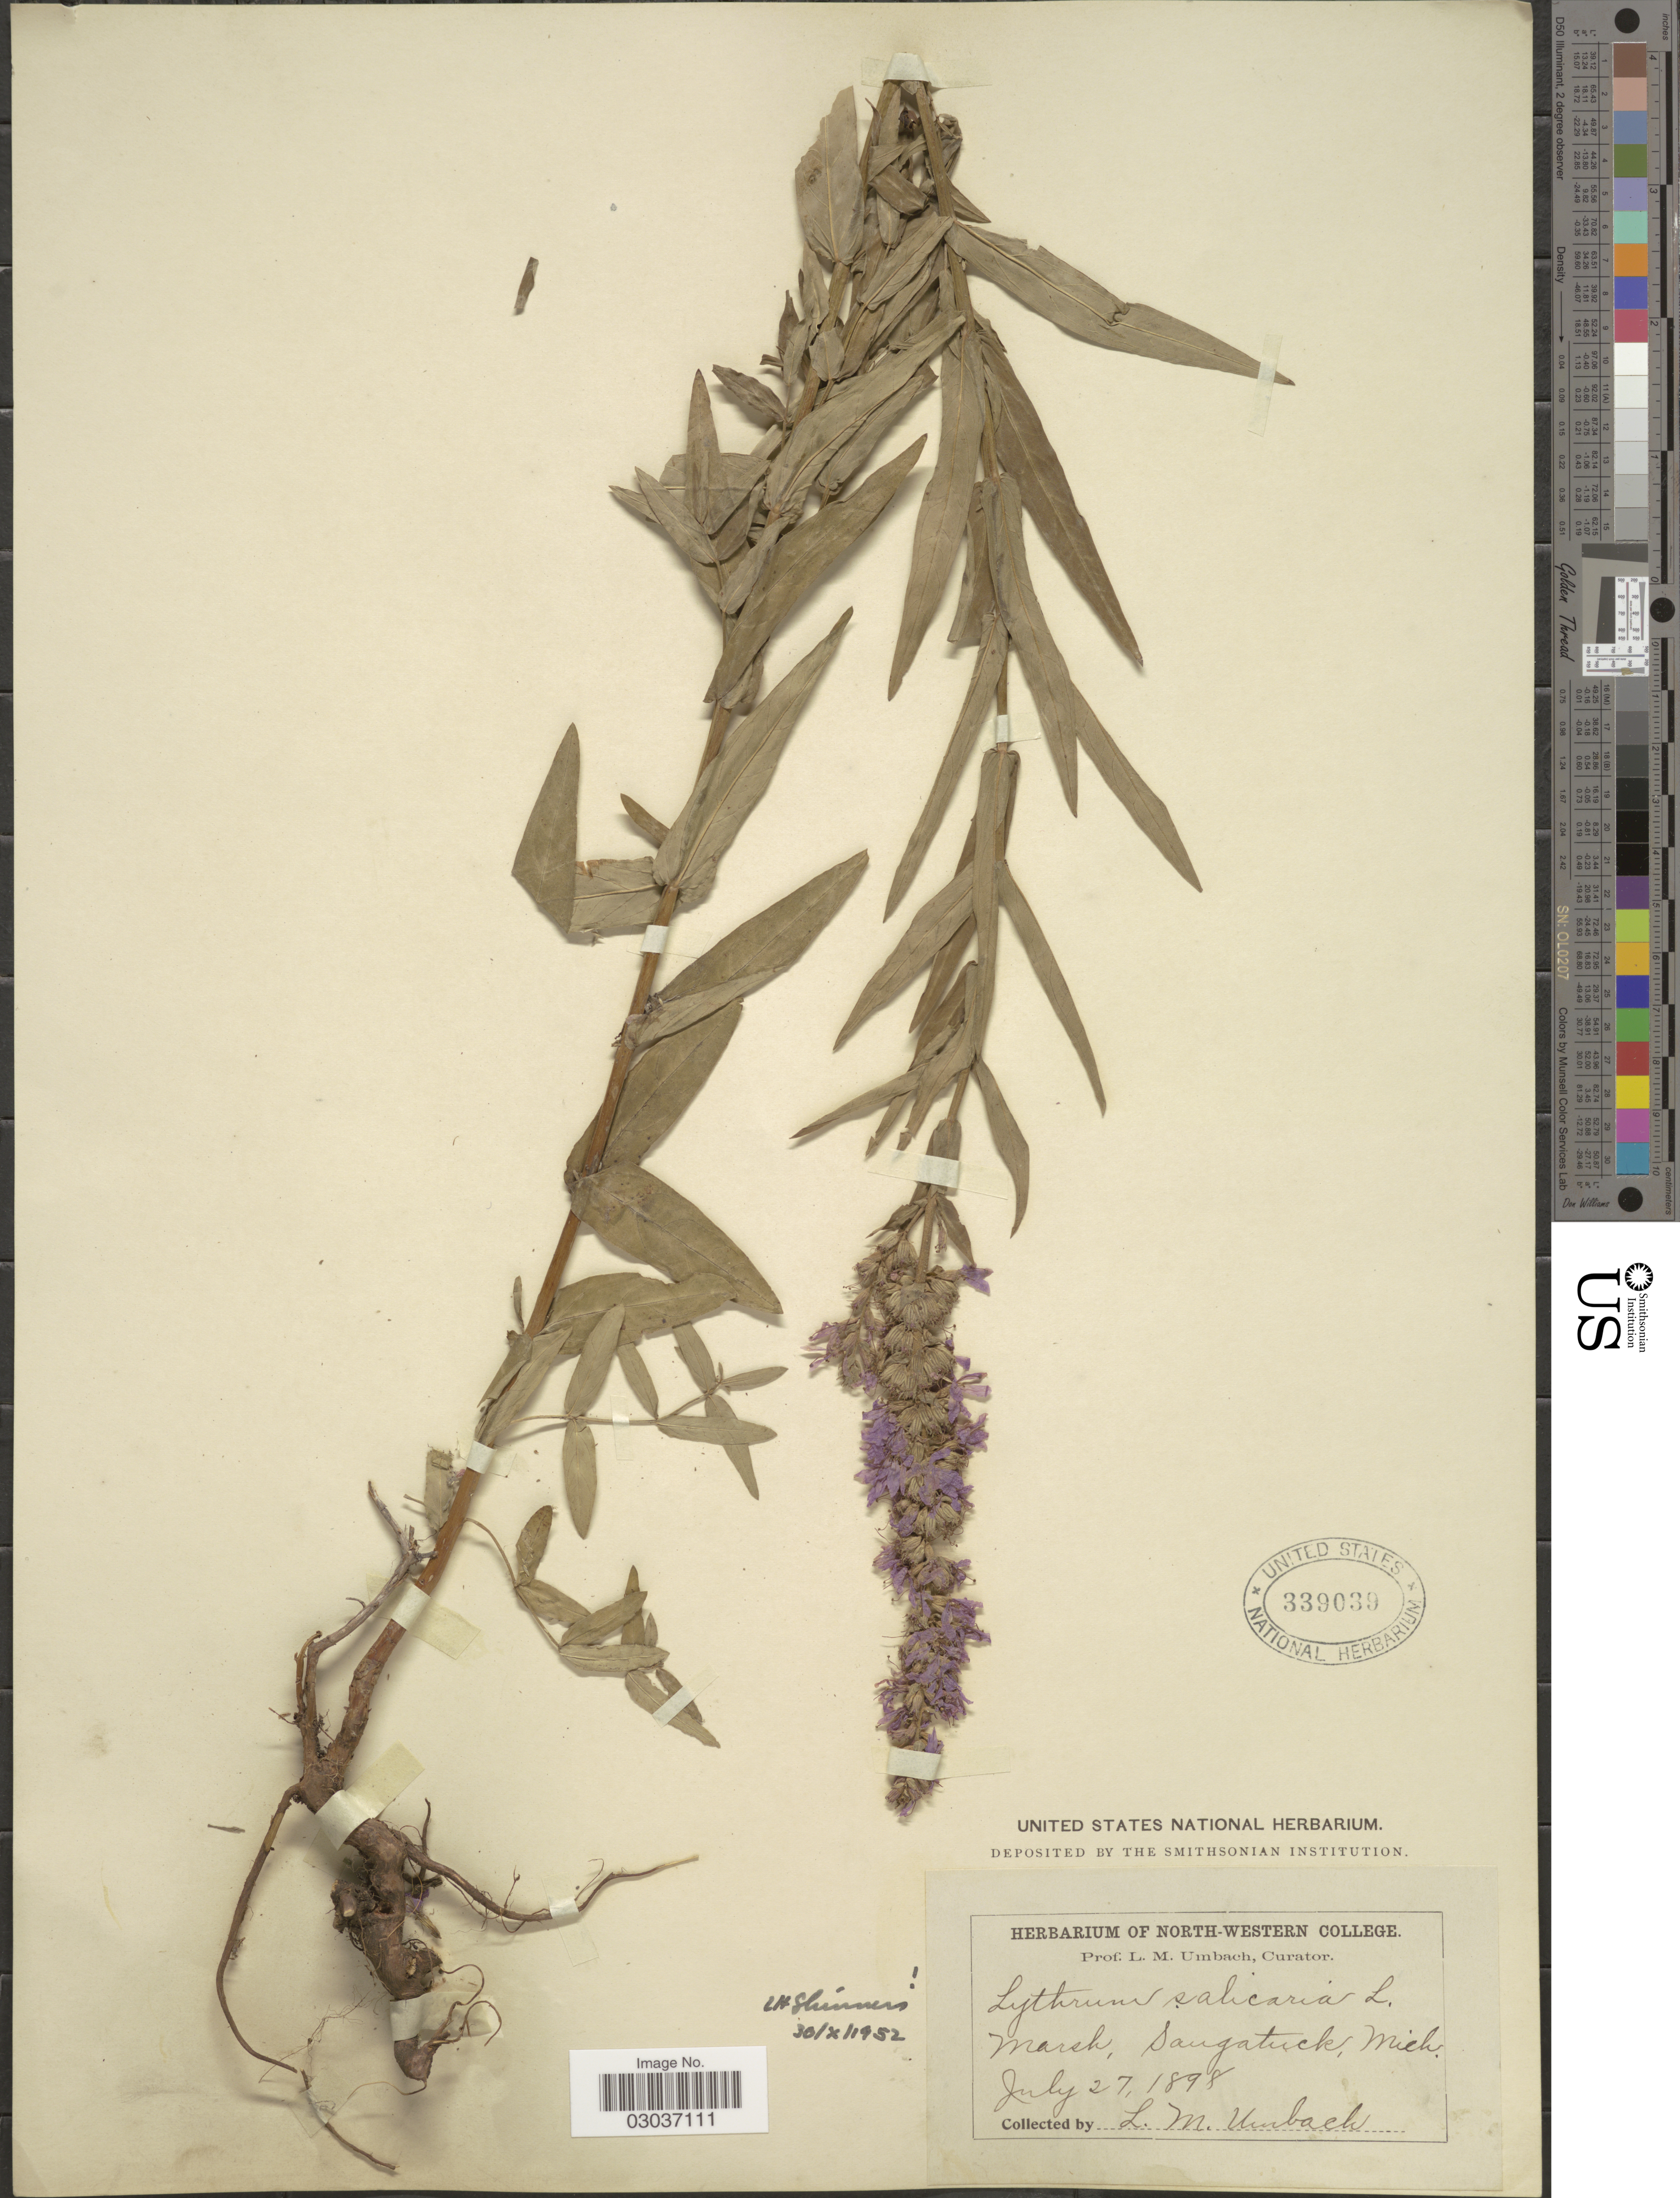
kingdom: Plantae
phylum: Tracheophyta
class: Magnoliopsida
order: Myrtales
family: Lythraceae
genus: Lythrum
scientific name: Lythrum salicaria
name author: L.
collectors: L. M. Umbach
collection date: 1898-07-27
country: United States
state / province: Michigan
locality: Marsh, Saugatuck.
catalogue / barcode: US 339039